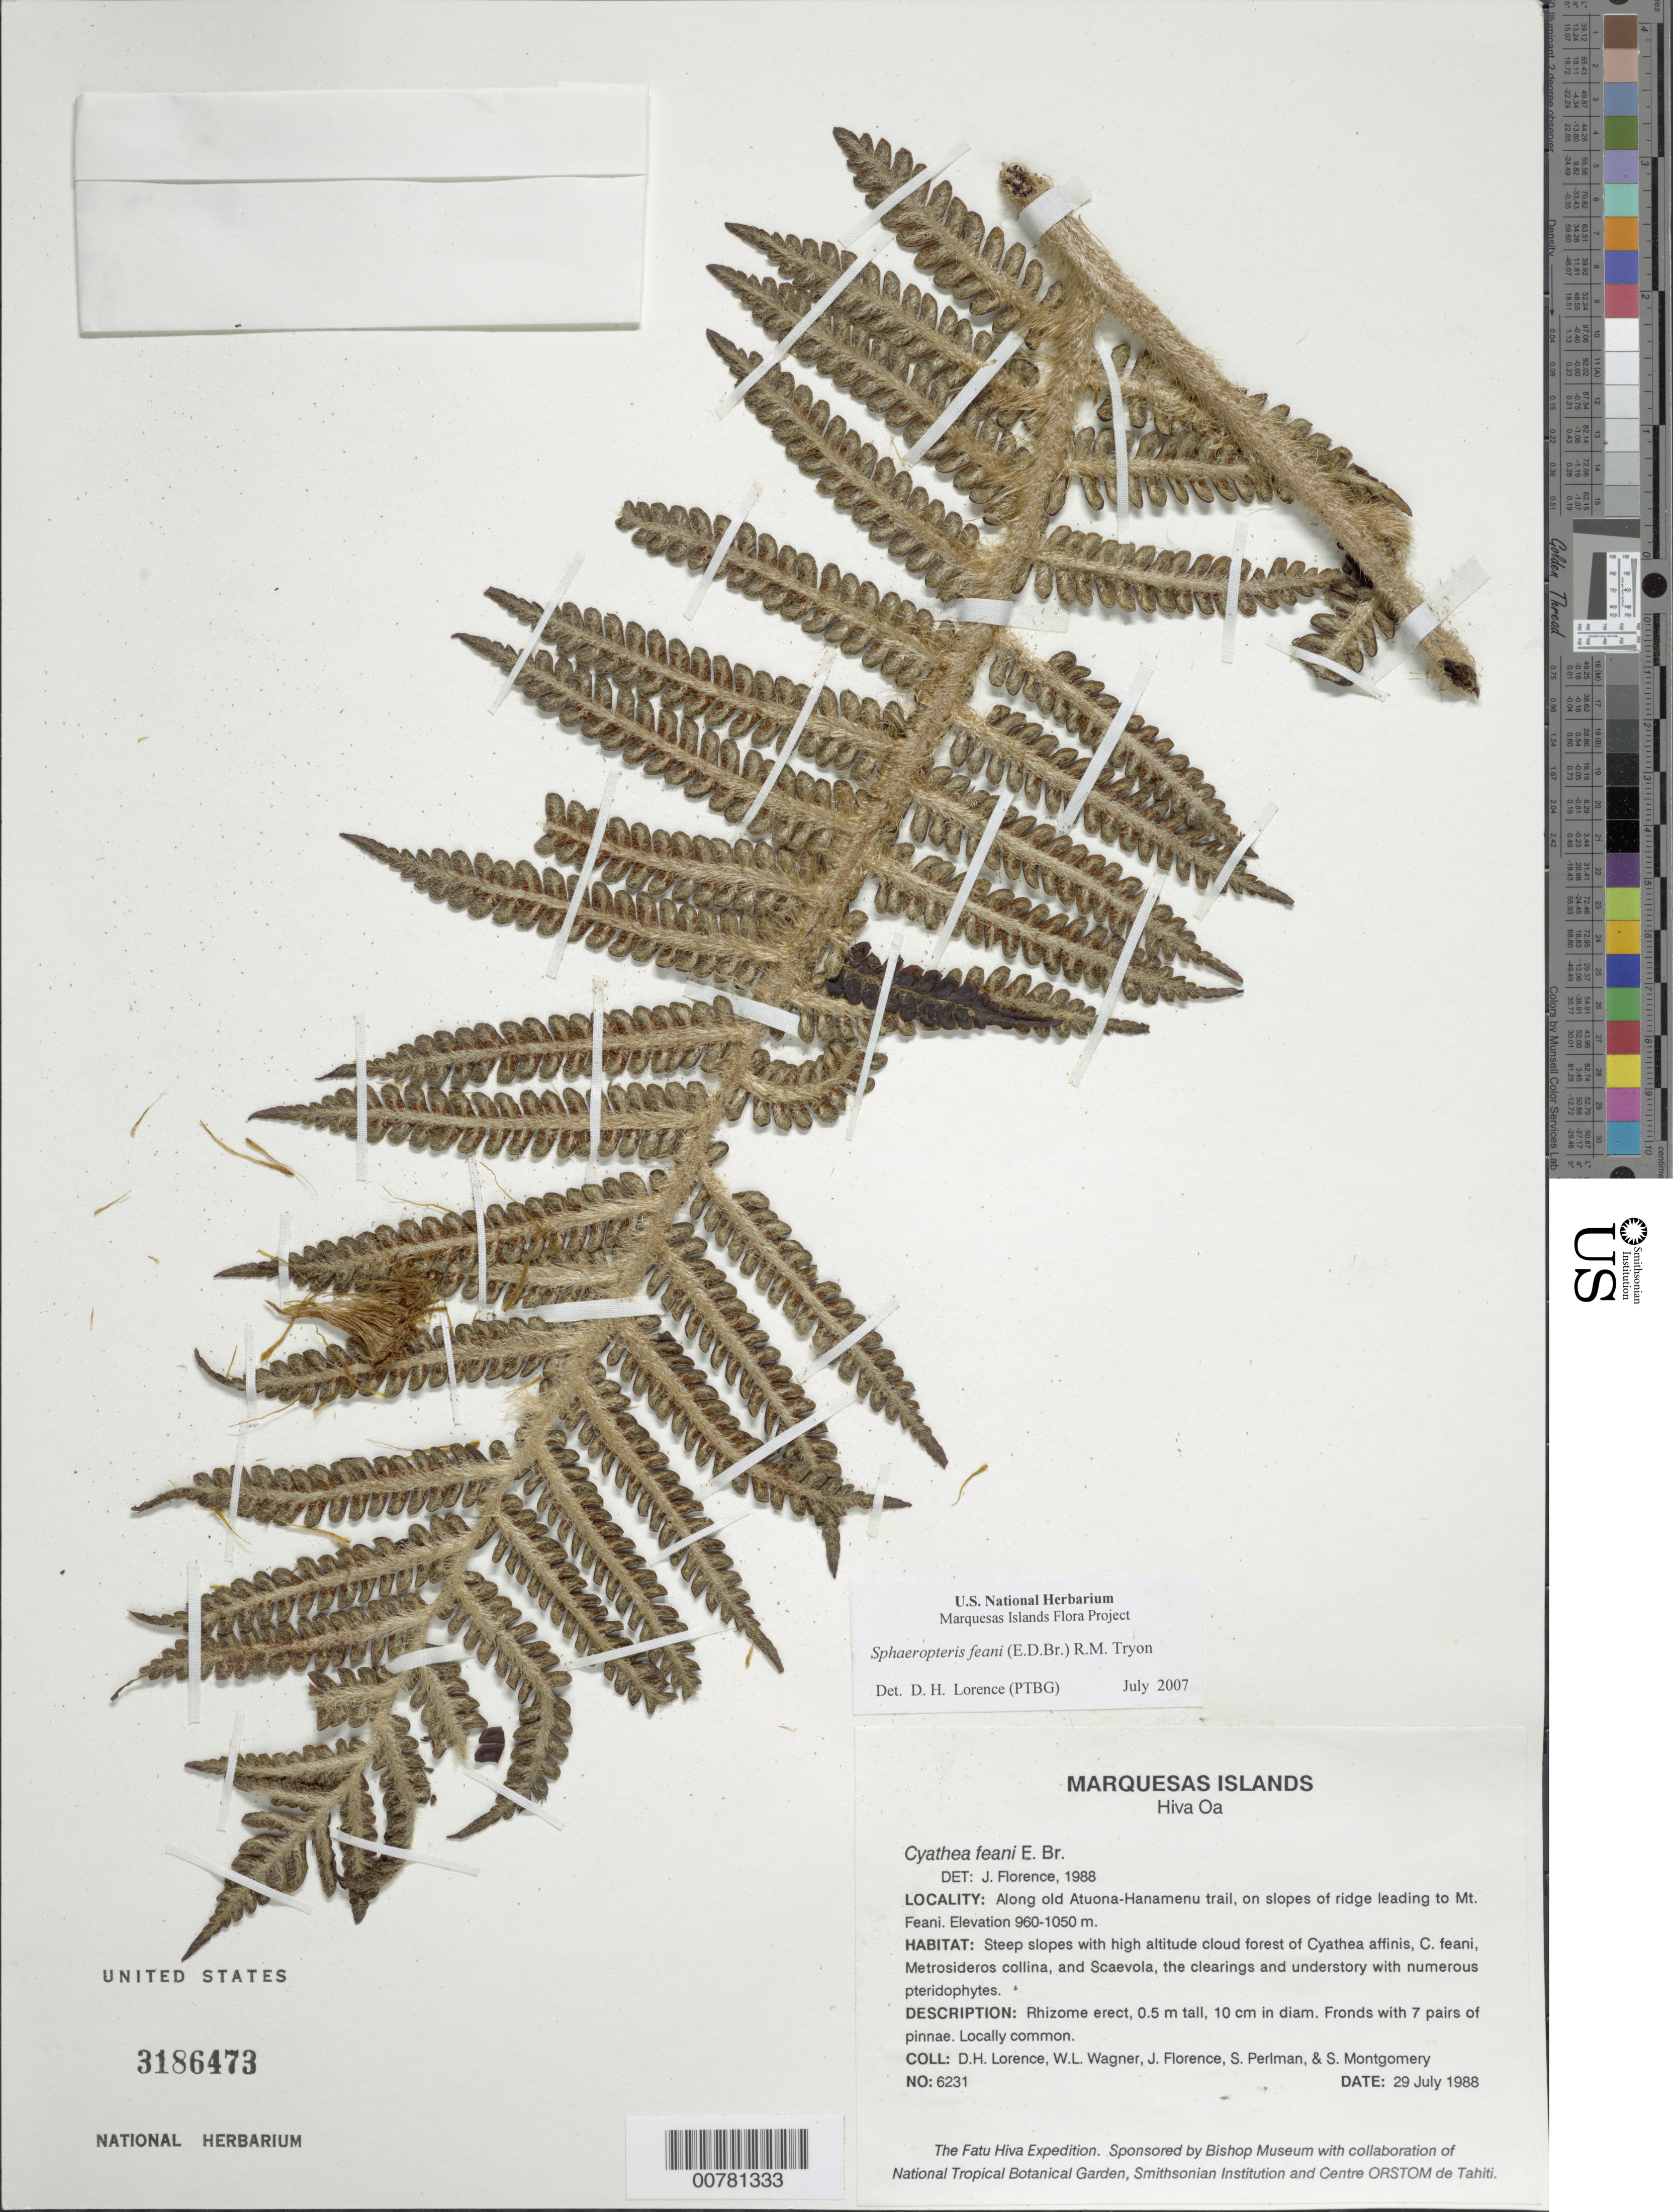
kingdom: Plantae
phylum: Tracheophyta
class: Polypodiopsida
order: Cyatheales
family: Cyatheaceae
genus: Sphaeropteris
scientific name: Sphaeropteris feani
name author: (E.D. Br.) R.M. Tryon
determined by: Lorence, David H., (PTBG), National Tropical Botanical Garden (UNITED STATES)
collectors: D. Lorence, W. L. Wagner, J. Florence, S. P. Perlman & S. Montgomery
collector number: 6231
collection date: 1988-07-29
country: French Polynesia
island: Hiva Oa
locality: Along old Atuona-Hanamenu Trail, on slopes of ridge leading to Mt. Feani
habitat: Steep slopes with high altitude cloud forest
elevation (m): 960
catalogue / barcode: US 3186473